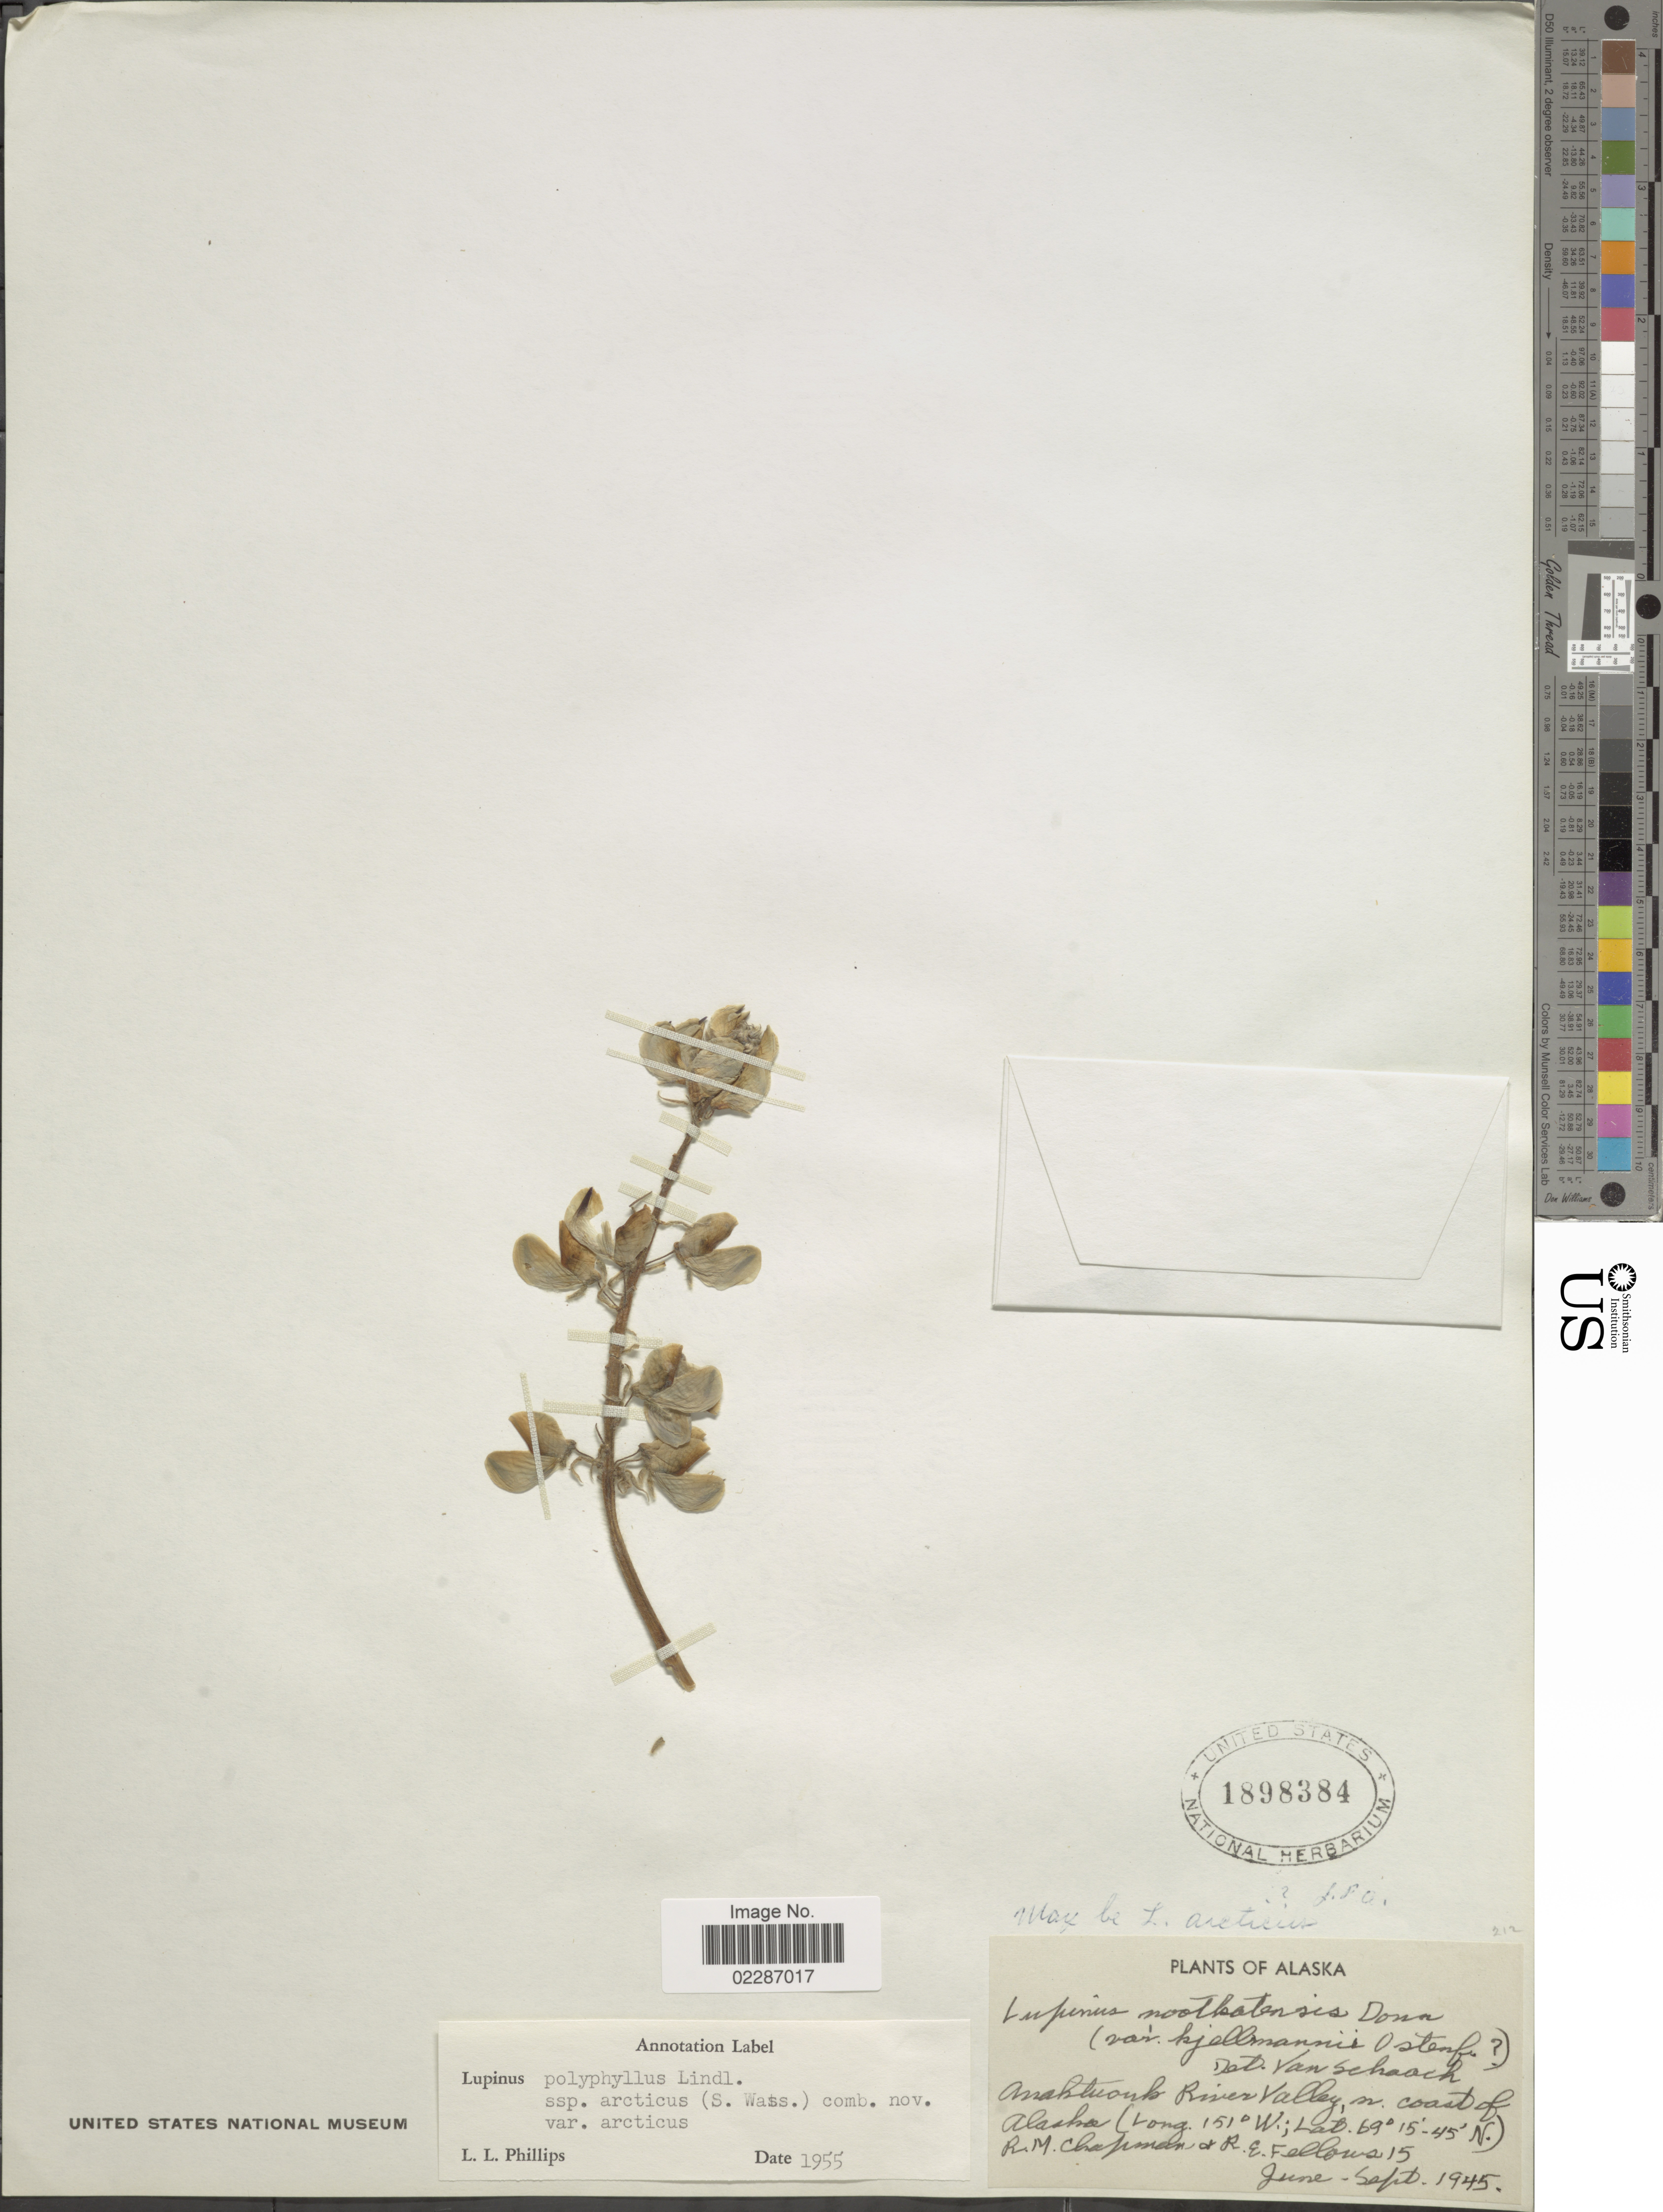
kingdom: Plantae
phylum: Tracheophyta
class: Magnoliopsida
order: Fabales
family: Fabaceae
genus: Lupinus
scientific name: Lupinus arcticus subsp. arcticus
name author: S. Watson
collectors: R. M. Chapman & R. Fellows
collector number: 15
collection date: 1945-06/1945-09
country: United States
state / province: Alaska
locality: Anaktuvuk River Valley, n. coast of Alaska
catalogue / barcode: US 1898384